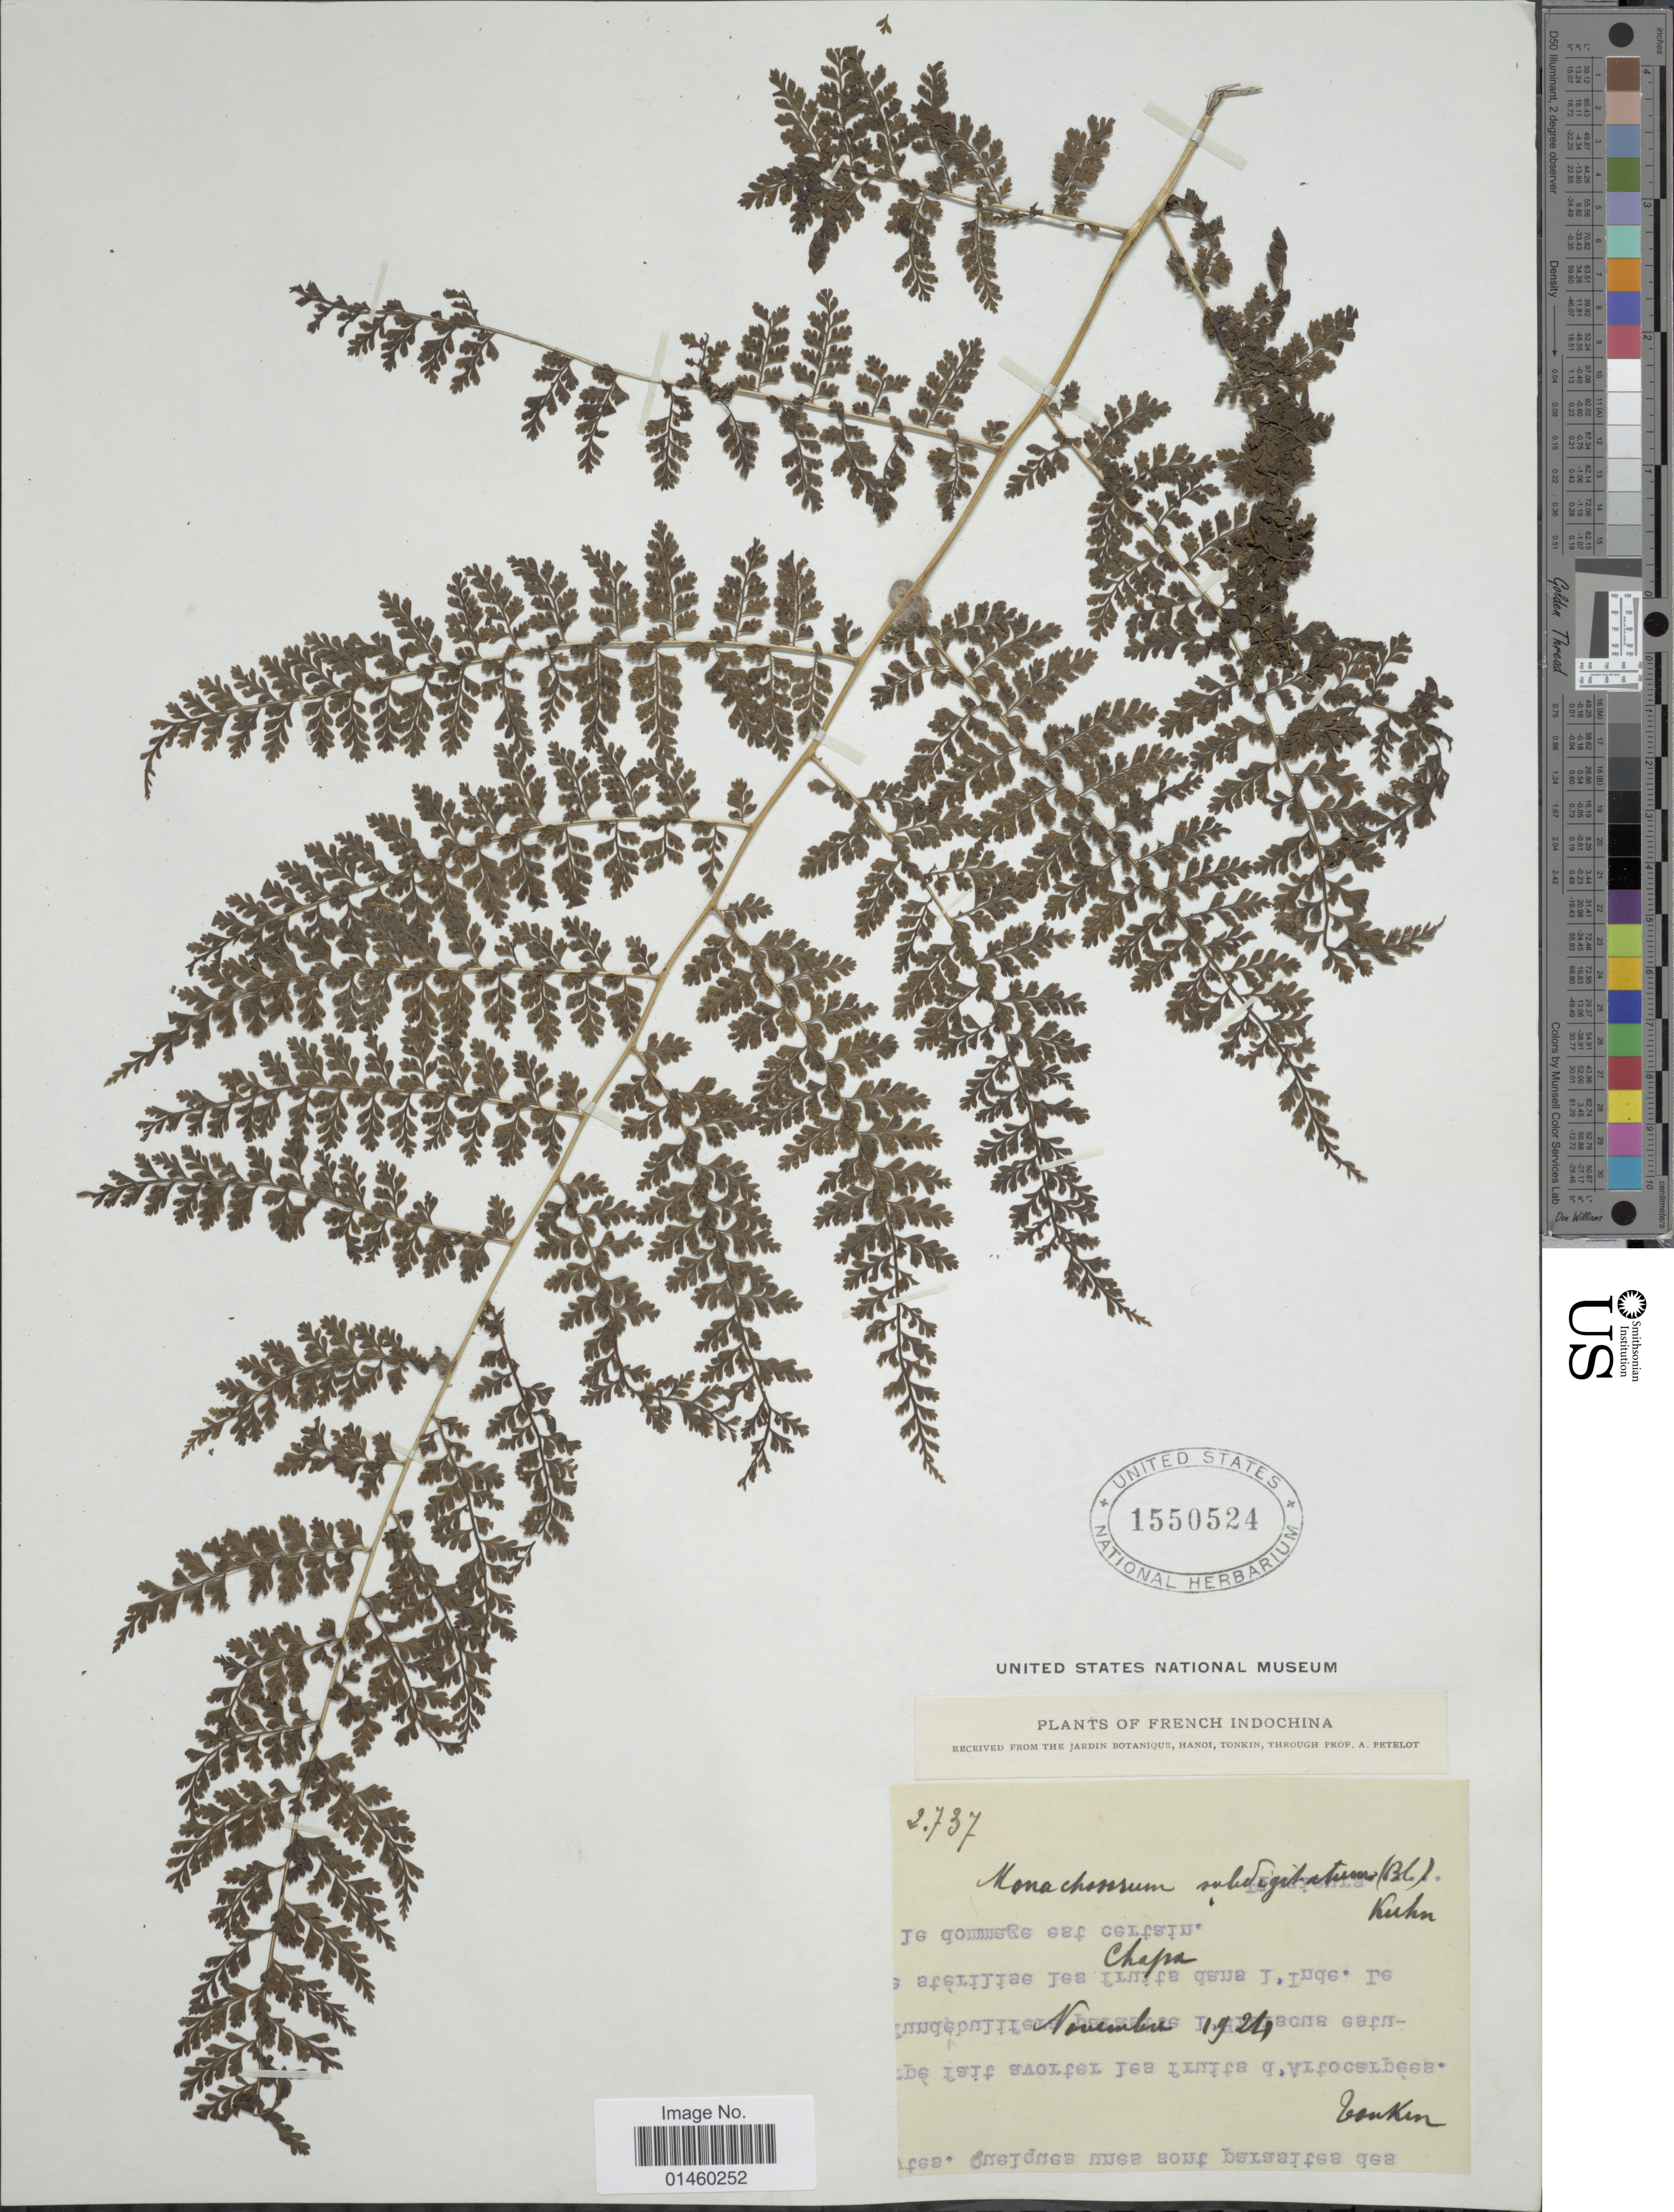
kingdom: Plantae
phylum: Tracheophyta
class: Polypodiopsida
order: Polypodiales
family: Dennstaedtiaceae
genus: Monachosorum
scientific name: Monachosorum subdigitatum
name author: (Blume) Kuhn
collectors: A. Petelot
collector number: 2737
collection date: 1924-11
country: Vietnam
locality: French Indochina. Tonkin.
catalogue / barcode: US 1550524